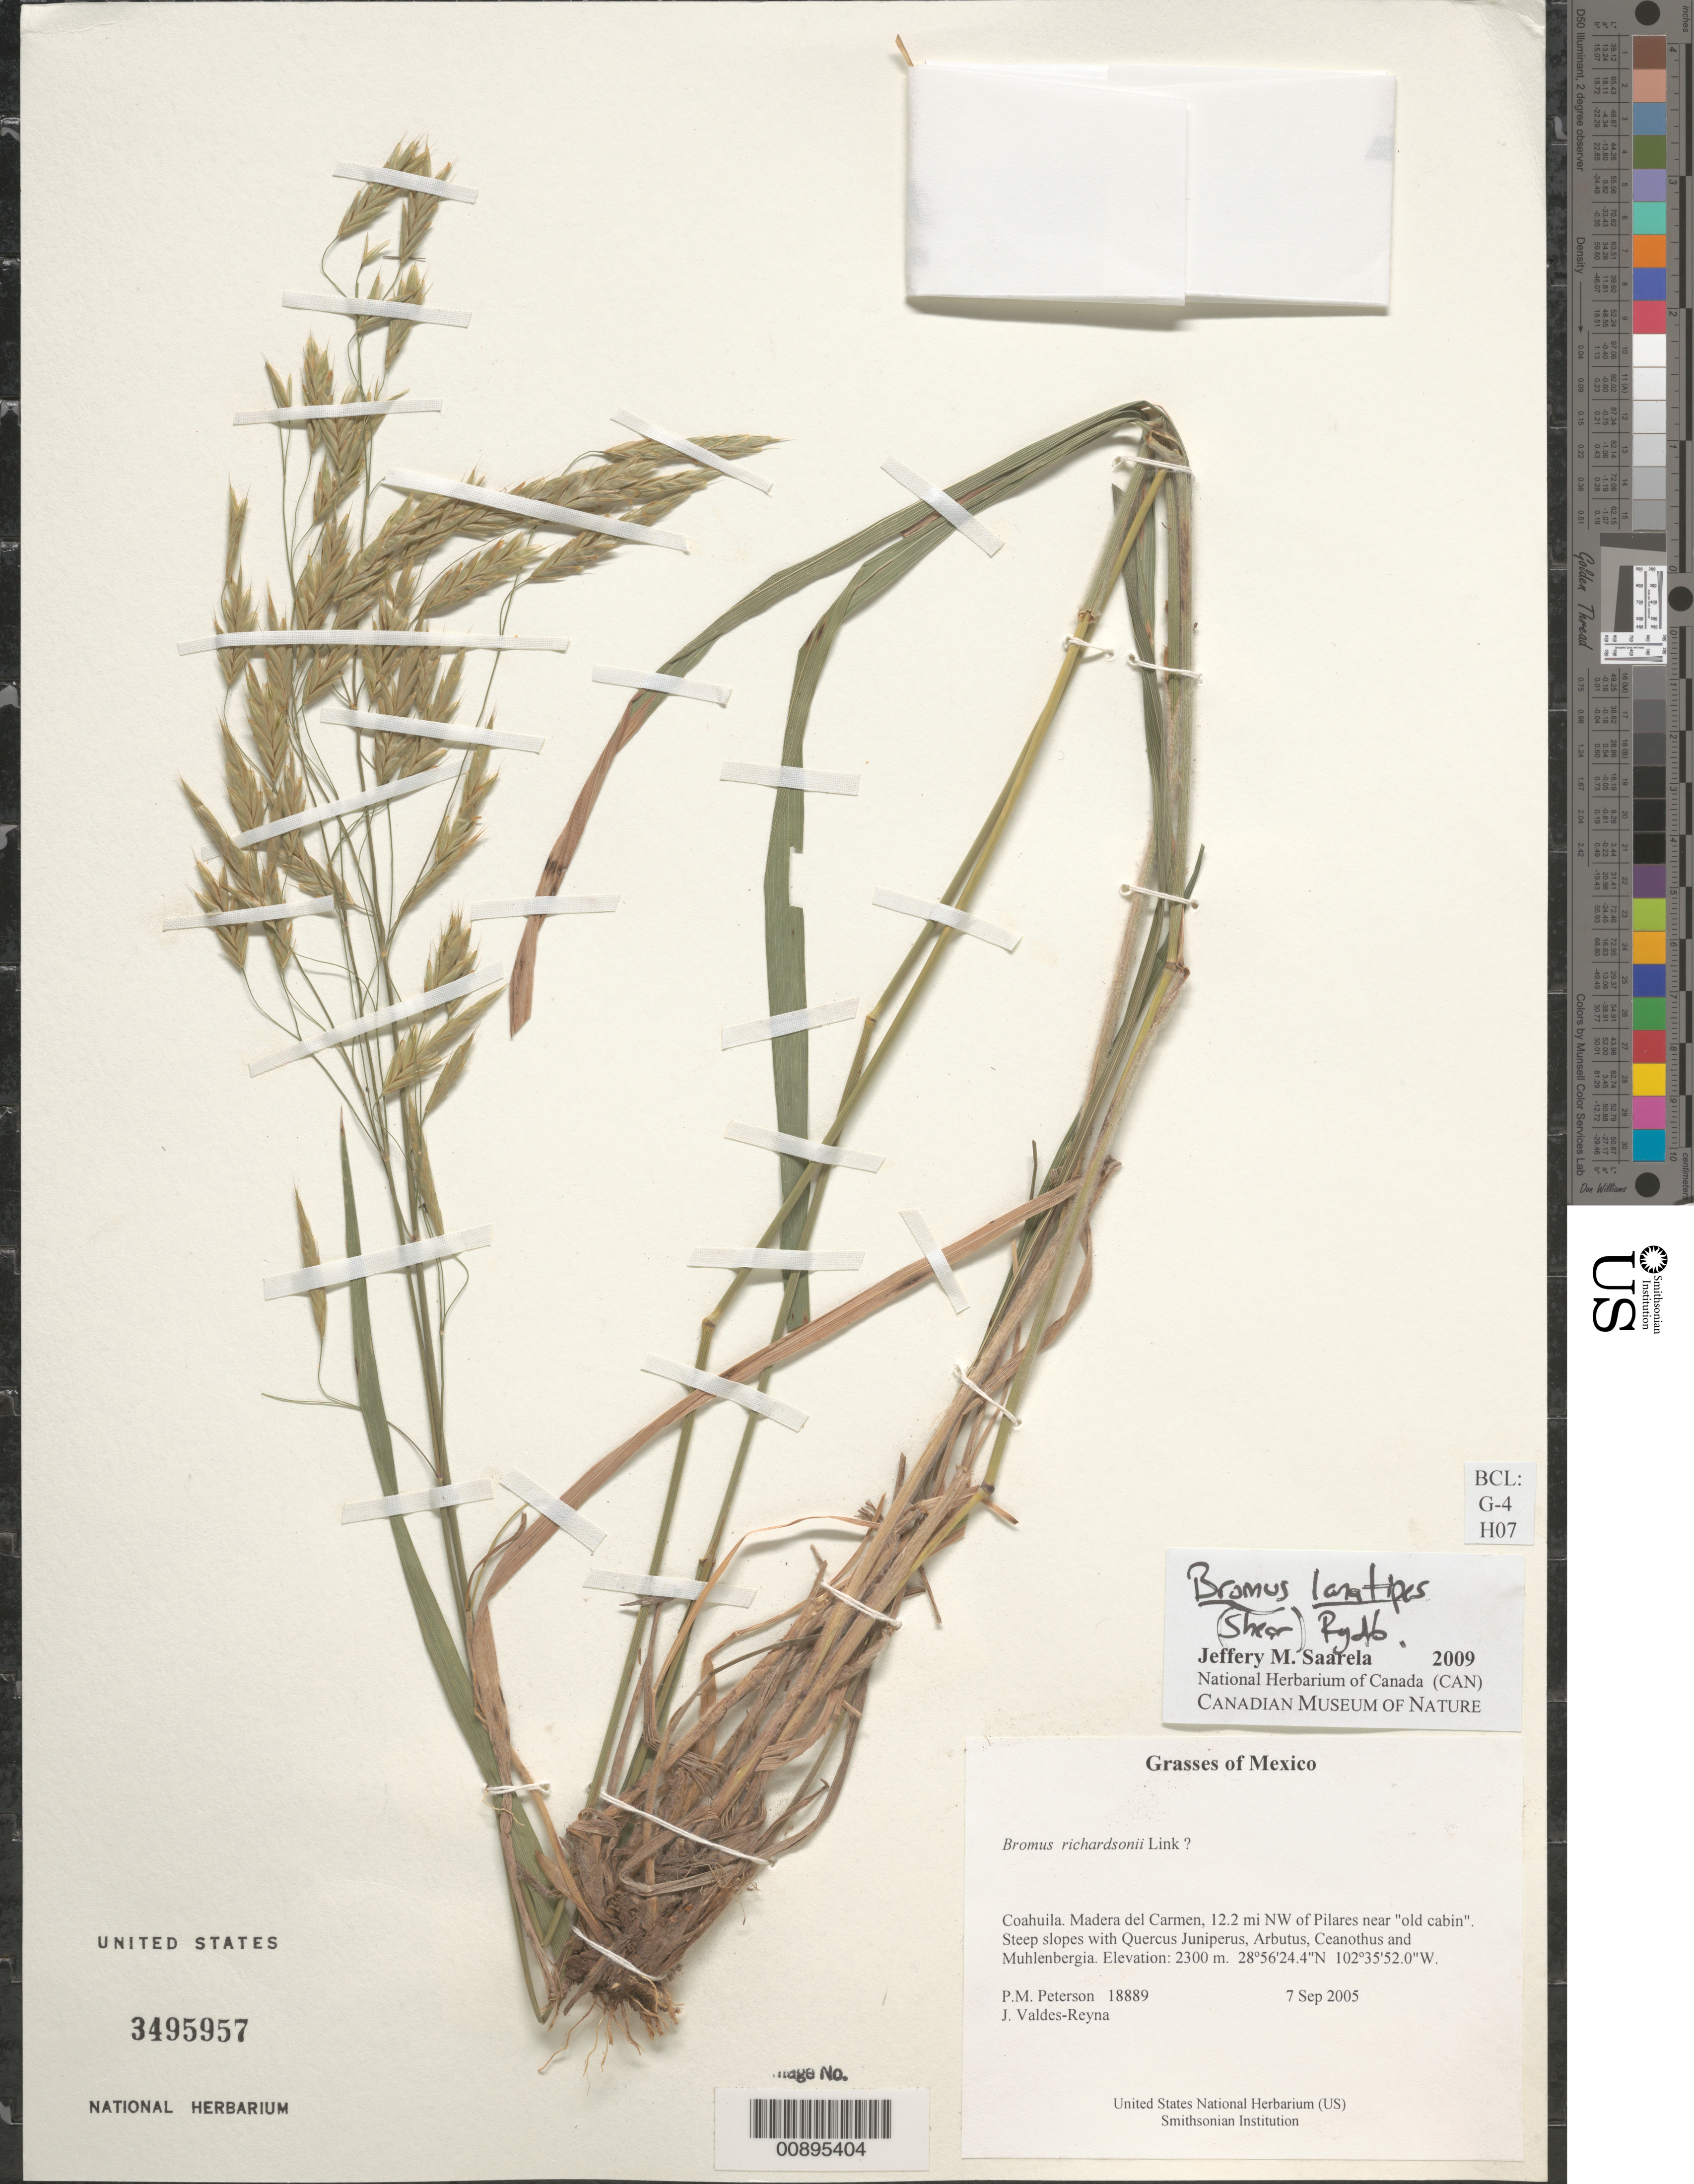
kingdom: Plantae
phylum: Tracheophyta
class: Liliopsida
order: Poales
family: Poaceae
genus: Bromus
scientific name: Bromus lanatipes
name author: (Shear) Rydb.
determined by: Saarela, J. M., (CAN), Canadian Museum of Nature (CANADA)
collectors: P. M. Peterson & J. Valdés-Reyna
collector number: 18889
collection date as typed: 07 Sep 2005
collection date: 2005-09-07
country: Mexico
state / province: Coahuila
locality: Madera del Carmen, 12.2 mi NW of Pilares near "old cabin". Steep slopes with Quercus Juniperus, Arbutus, Ceanothus and Muhlenbergia.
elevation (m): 2300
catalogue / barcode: US 3495957